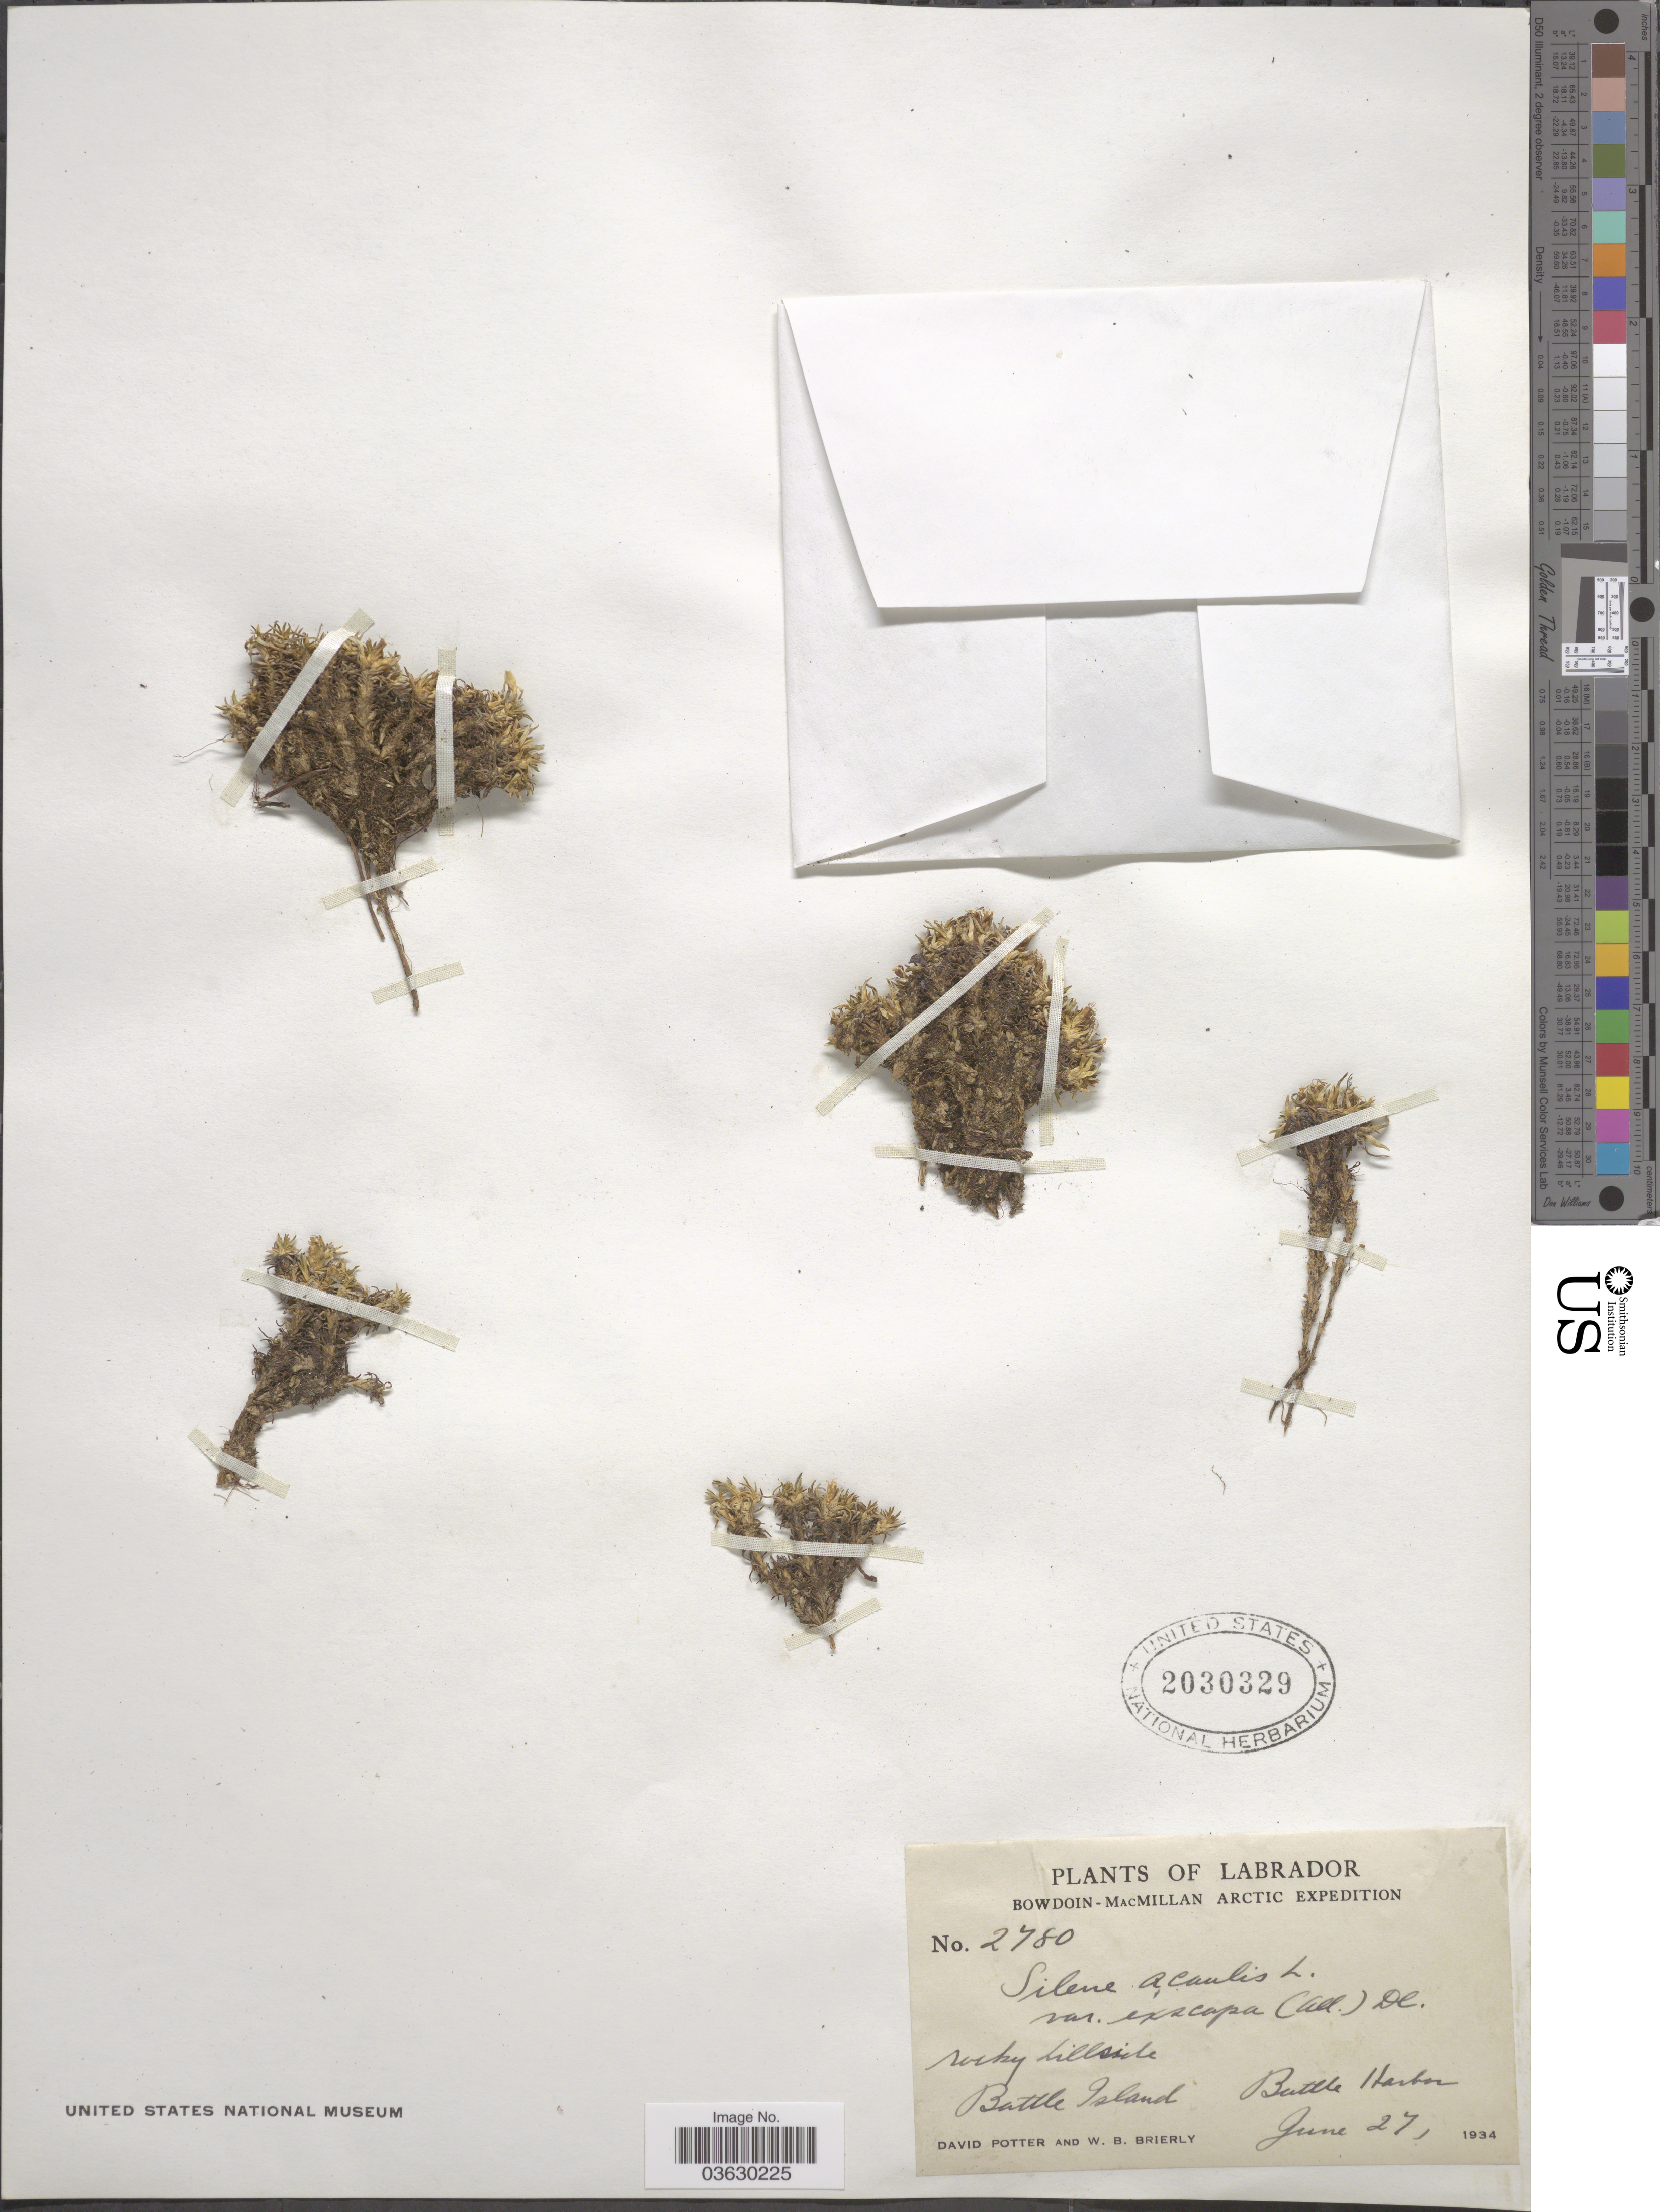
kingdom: Plantae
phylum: Tracheophyta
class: Magnoliopsida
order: Caryophyllales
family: Caryophyllaceae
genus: Silene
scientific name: Silene acaulis var. exscapa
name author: (All.) DC.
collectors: D. Potter & W. Brierly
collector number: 2780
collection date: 1934-06-27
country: Canada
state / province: Newfoundland and Labrador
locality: Labrador. Battle Island. Battle Harbor.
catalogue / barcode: US 2030329